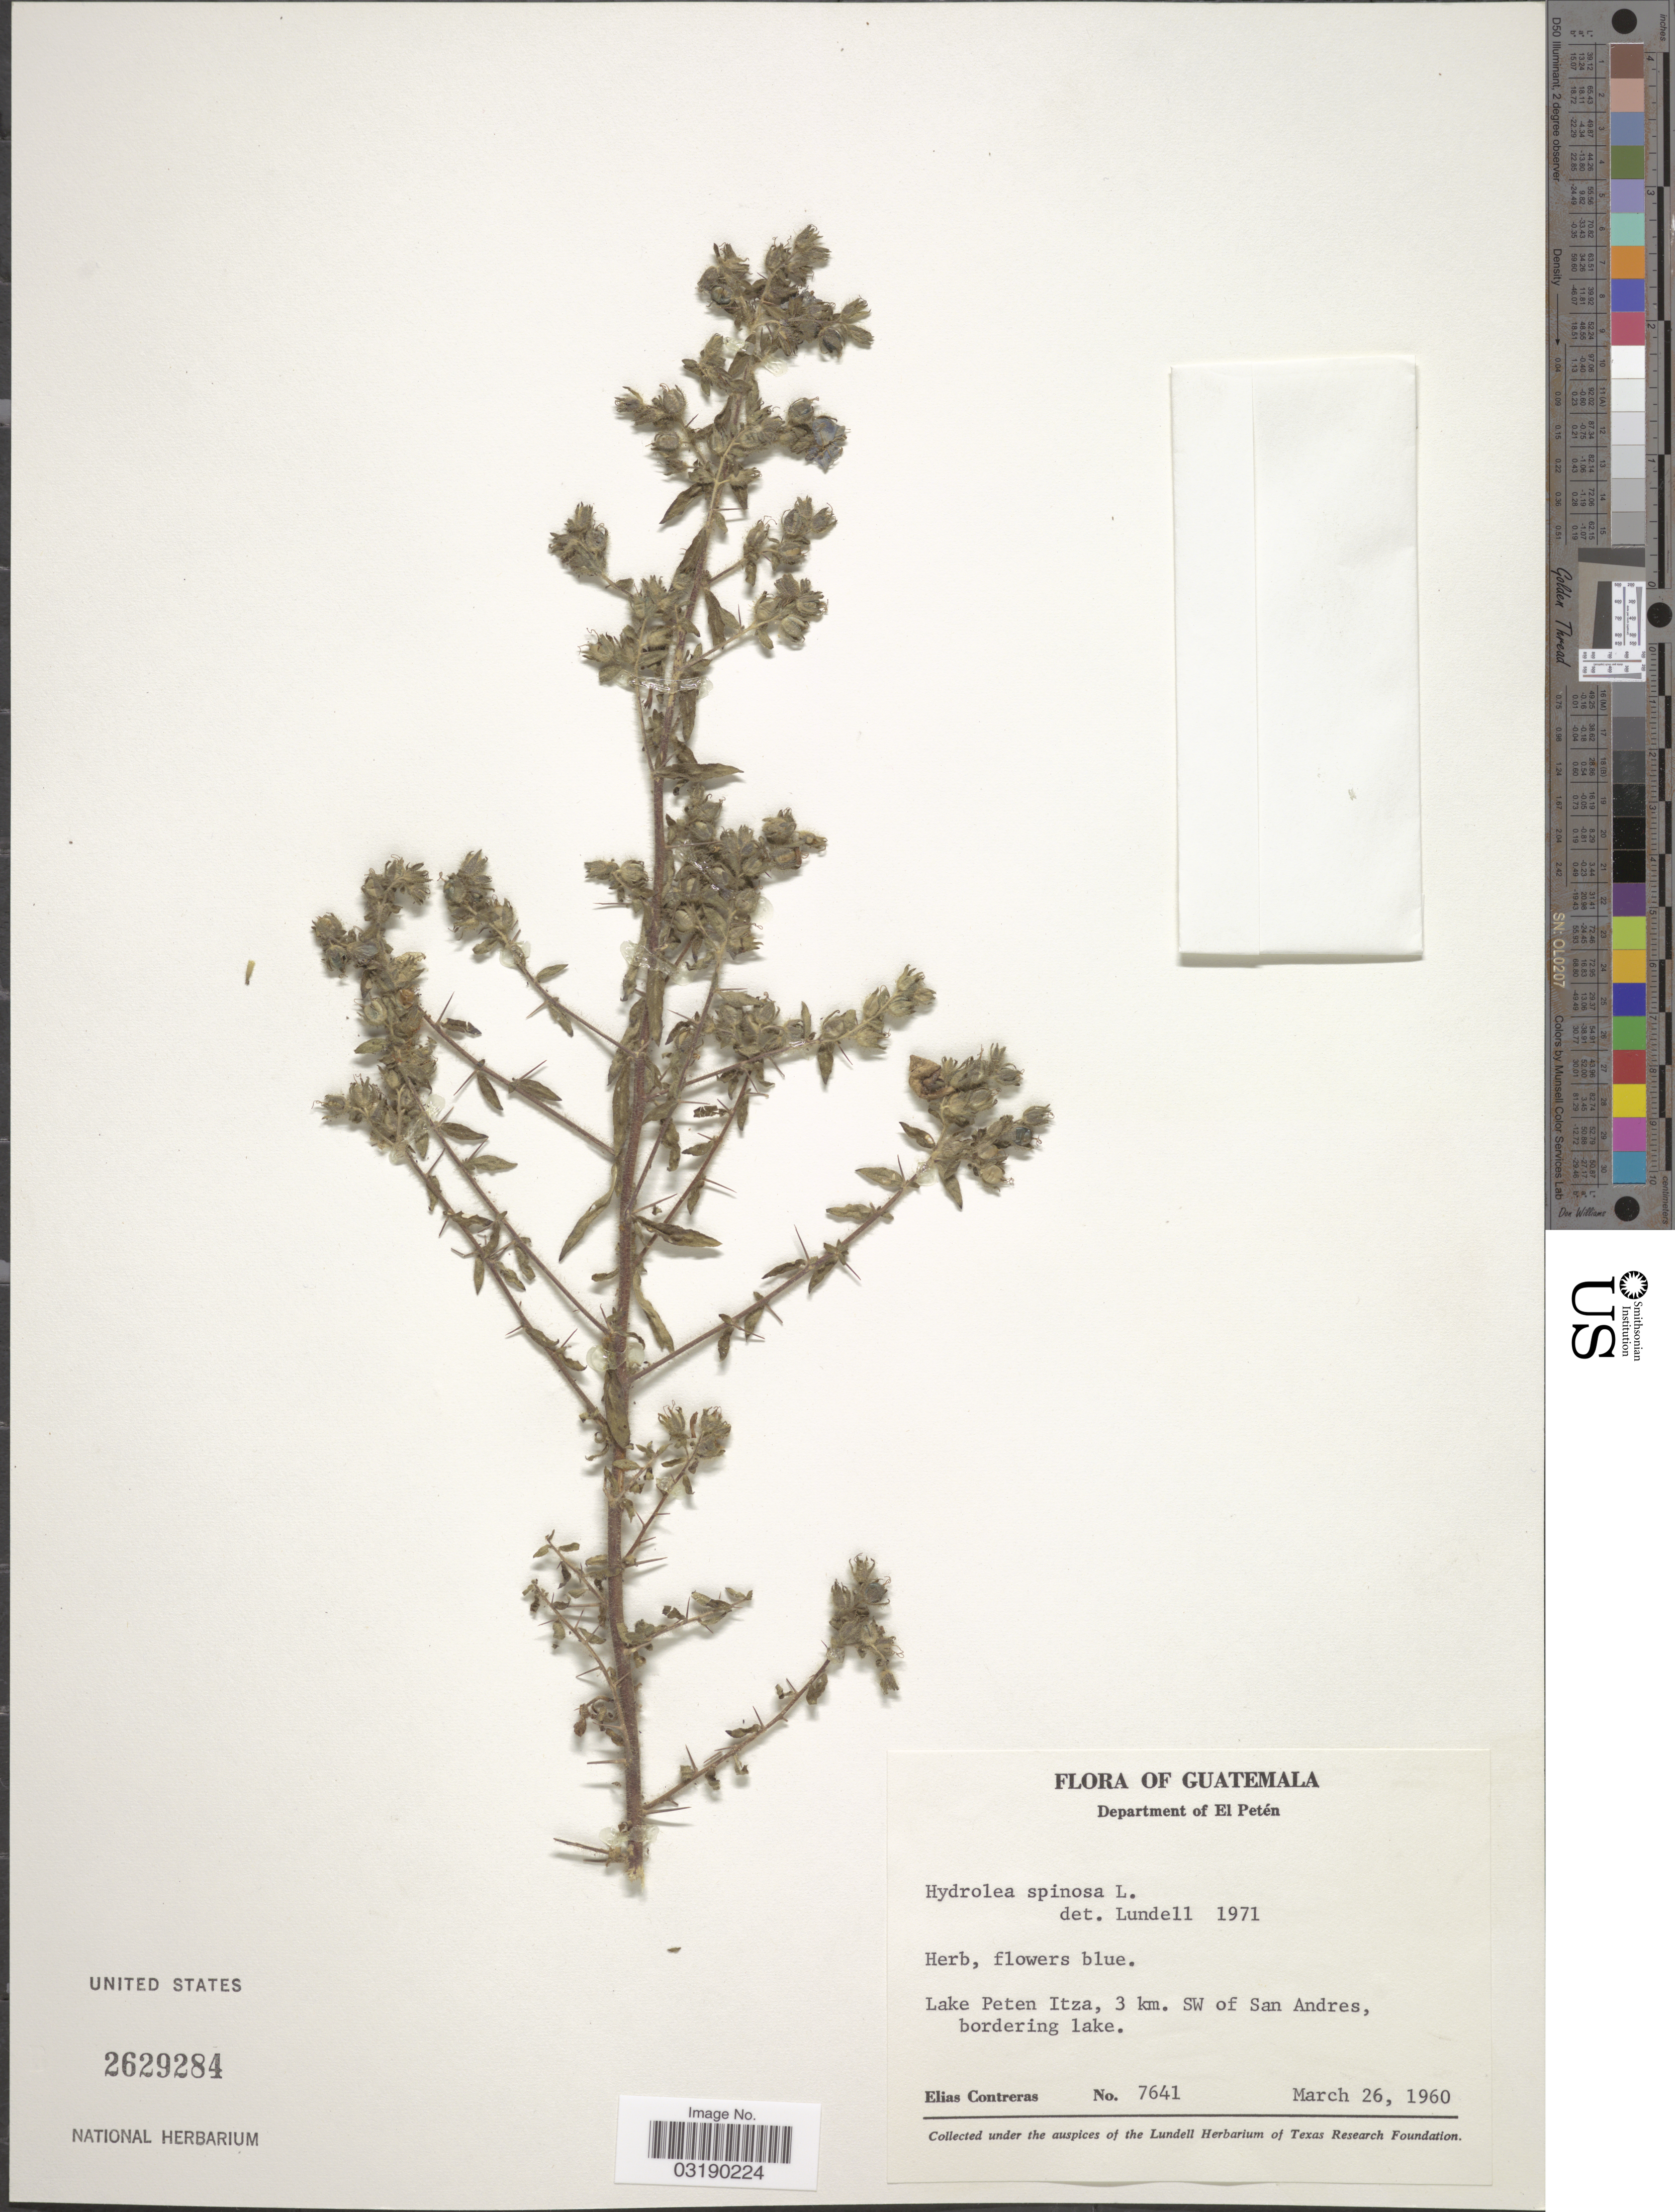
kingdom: Plantae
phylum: Tracheophyta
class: Magnoliopsida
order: Solanales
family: Hydroleaceae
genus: Hydrolea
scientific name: Hydrolea spinosa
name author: L.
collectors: E. Contreras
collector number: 7641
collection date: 1960-03-26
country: Guatemala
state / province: El Petén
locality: Department El Petén. Lake Peten Itza, 3 km. SW of San Andres, bordering lake.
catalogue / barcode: US 2629284